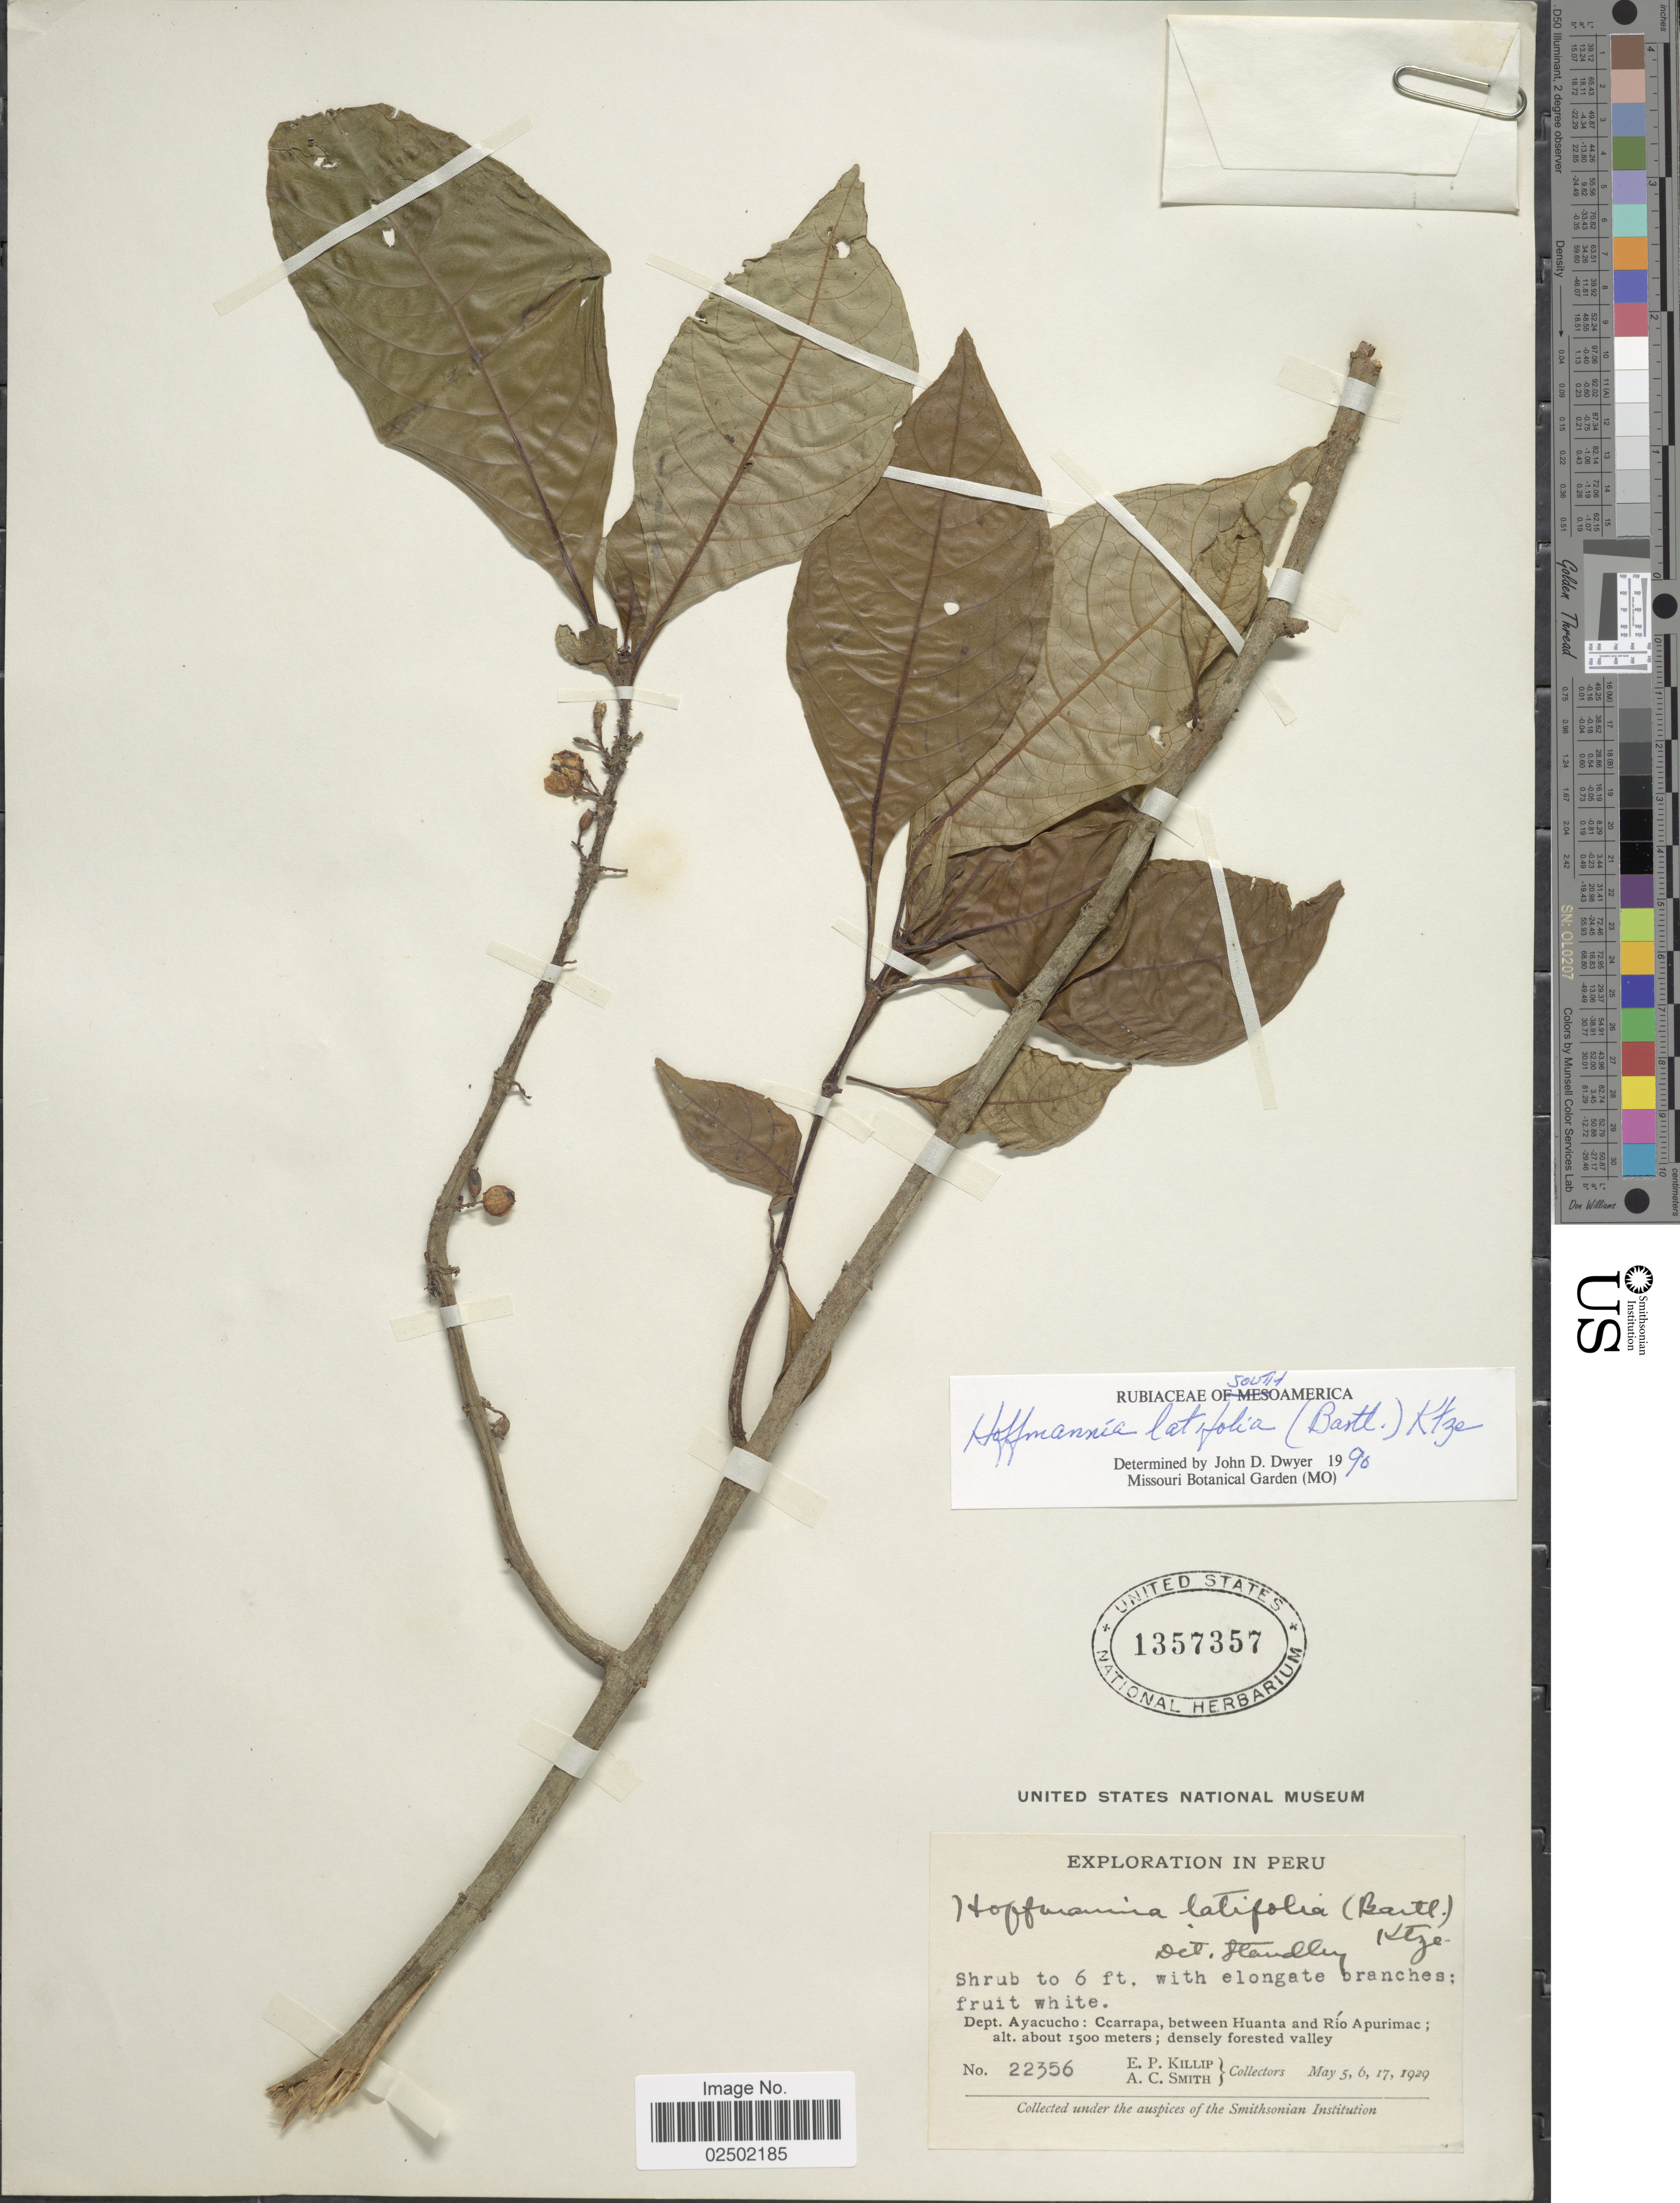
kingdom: Plantae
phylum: Tracheophyta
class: Magnoliopsida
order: Gentianales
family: Rubiaceae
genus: Hoffmannia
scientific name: Hoffmannia latifolia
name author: (Bartl.) Kuntze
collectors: E. P. Killip & A. C. Smith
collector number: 22356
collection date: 1929-05-05/1929-05-17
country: Peru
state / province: Ayacucho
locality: Dept. Ayacucho: Ccarrapa, Between Huanta and Rio Apurimac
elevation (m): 1500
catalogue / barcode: US 1357357